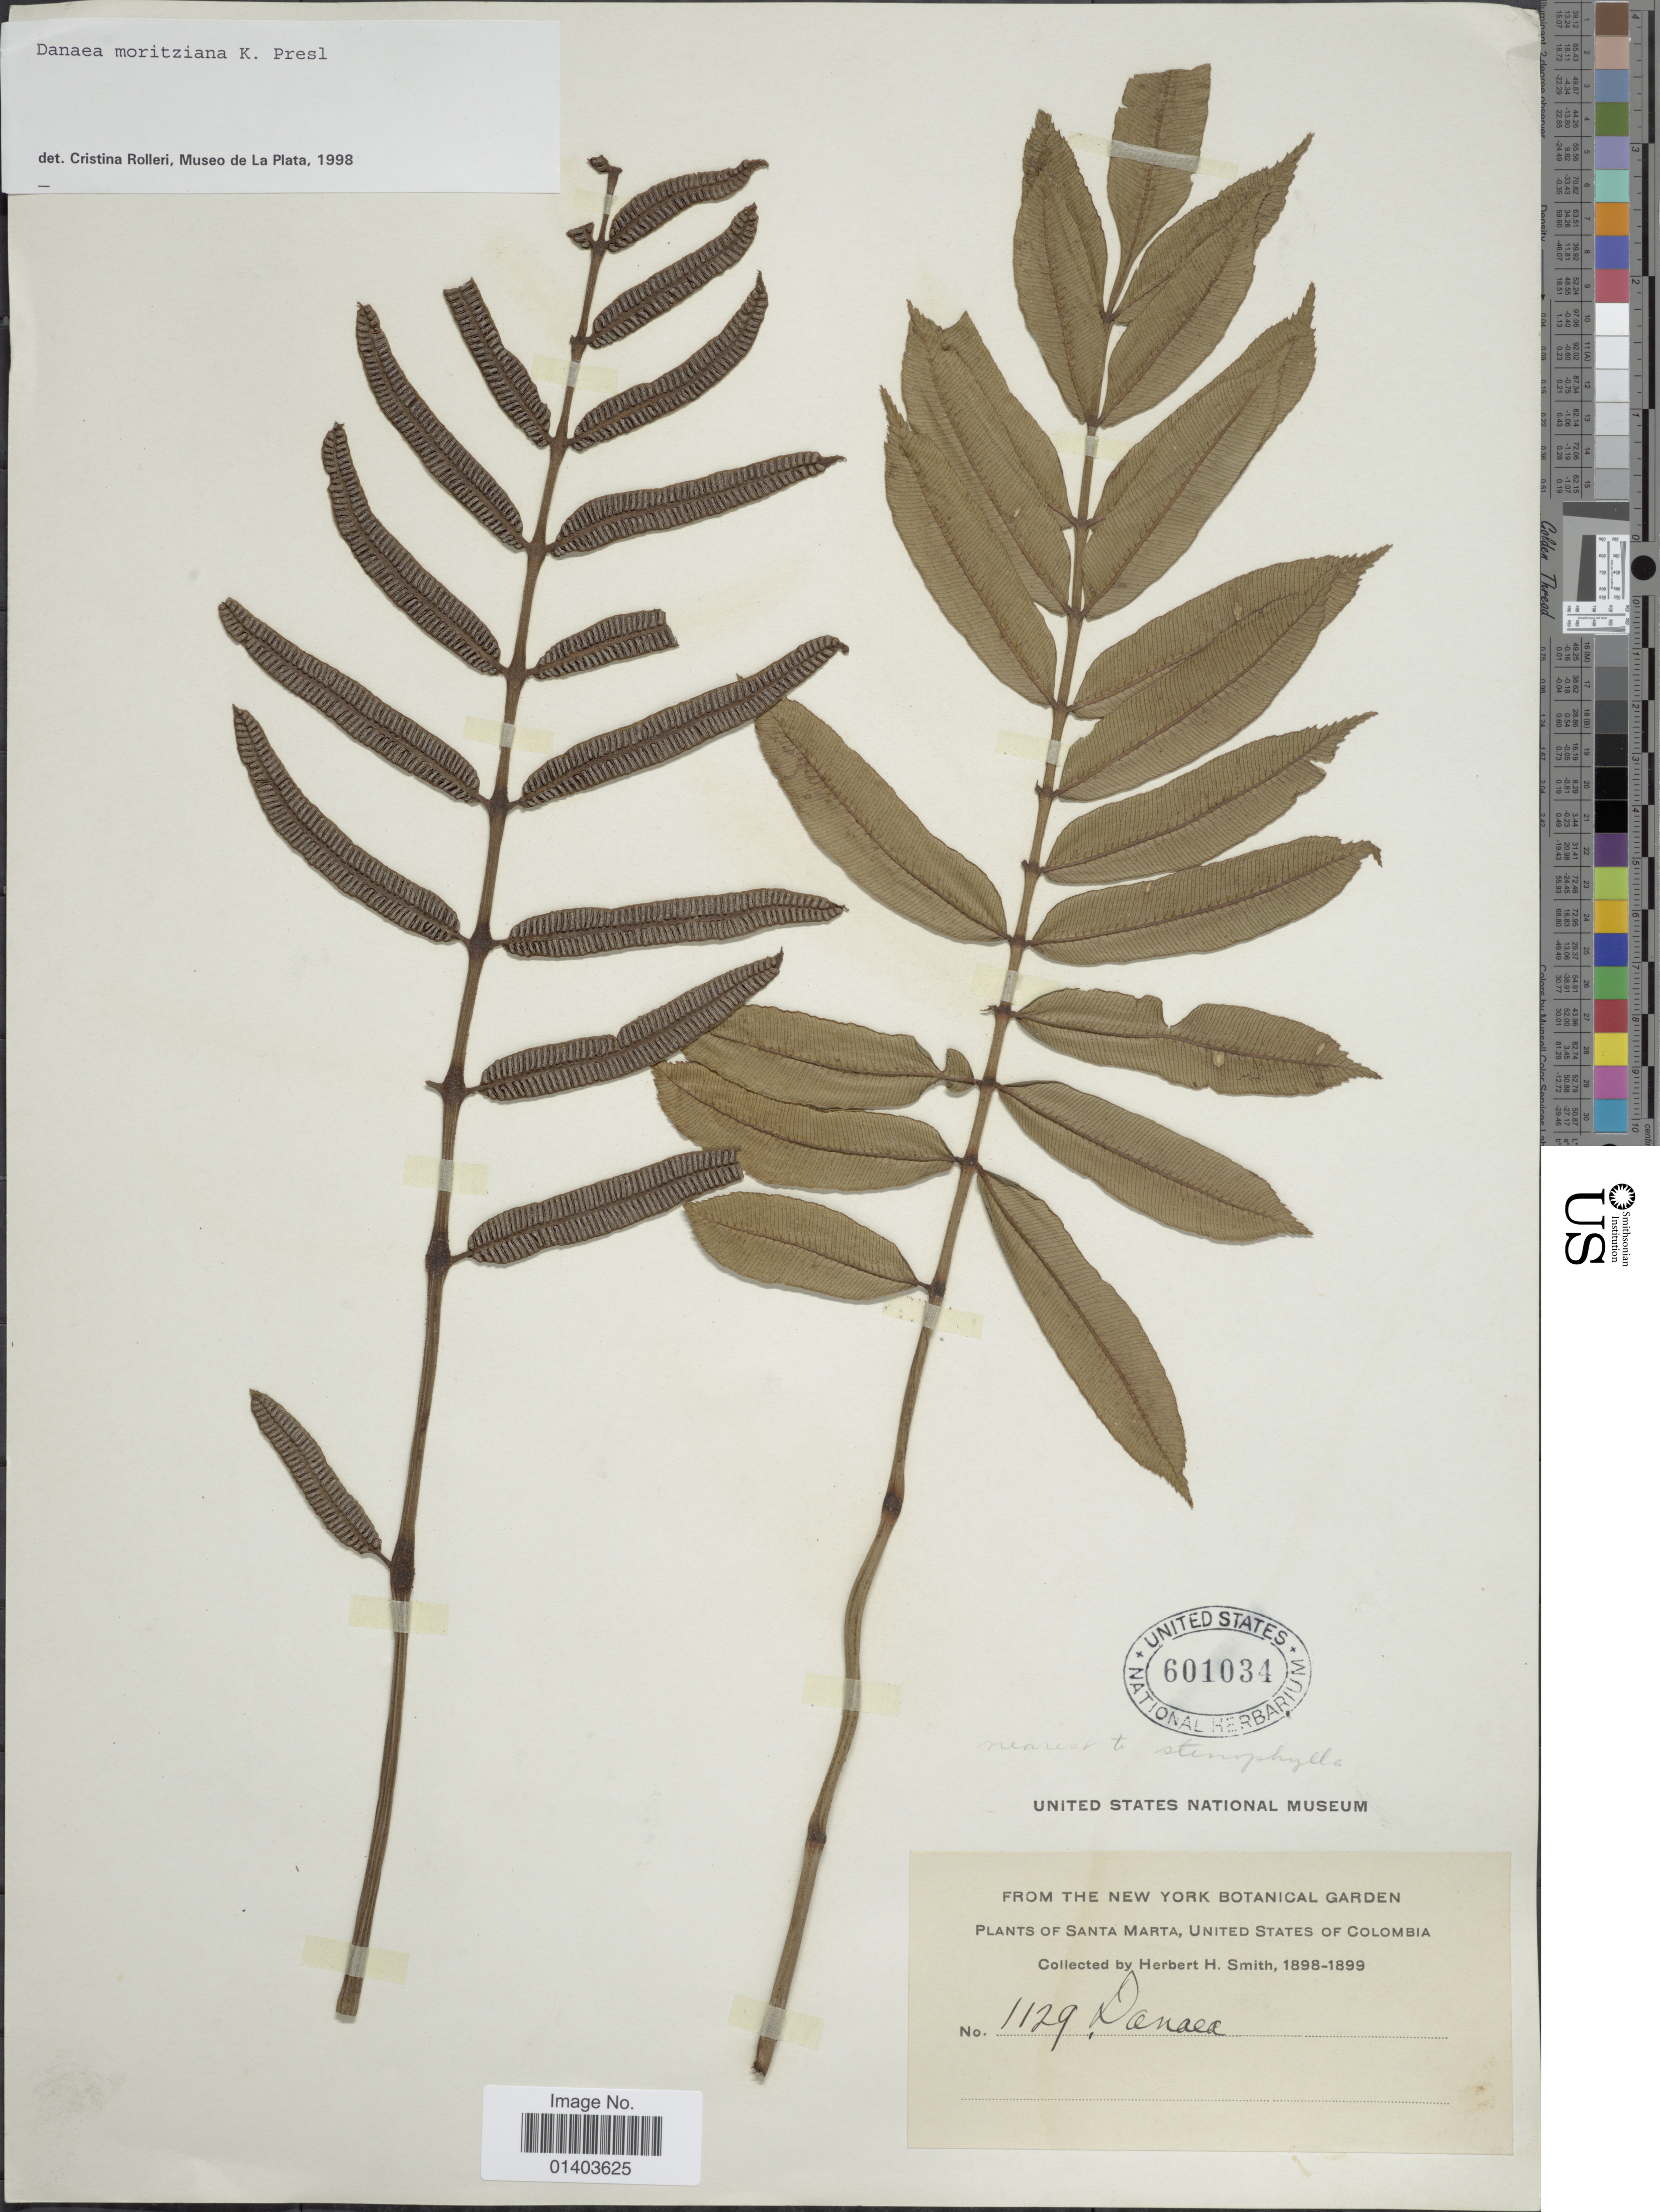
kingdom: Plantae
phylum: Tracheophyta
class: Polypodiopsida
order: Marattiales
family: Marattiaceae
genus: Danaea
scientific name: Danaea moritziana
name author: C. Presl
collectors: H. H. Smith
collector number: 1129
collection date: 1898/1899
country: Colombia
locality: Santa Marta, United States of Colombia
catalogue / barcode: US 601034